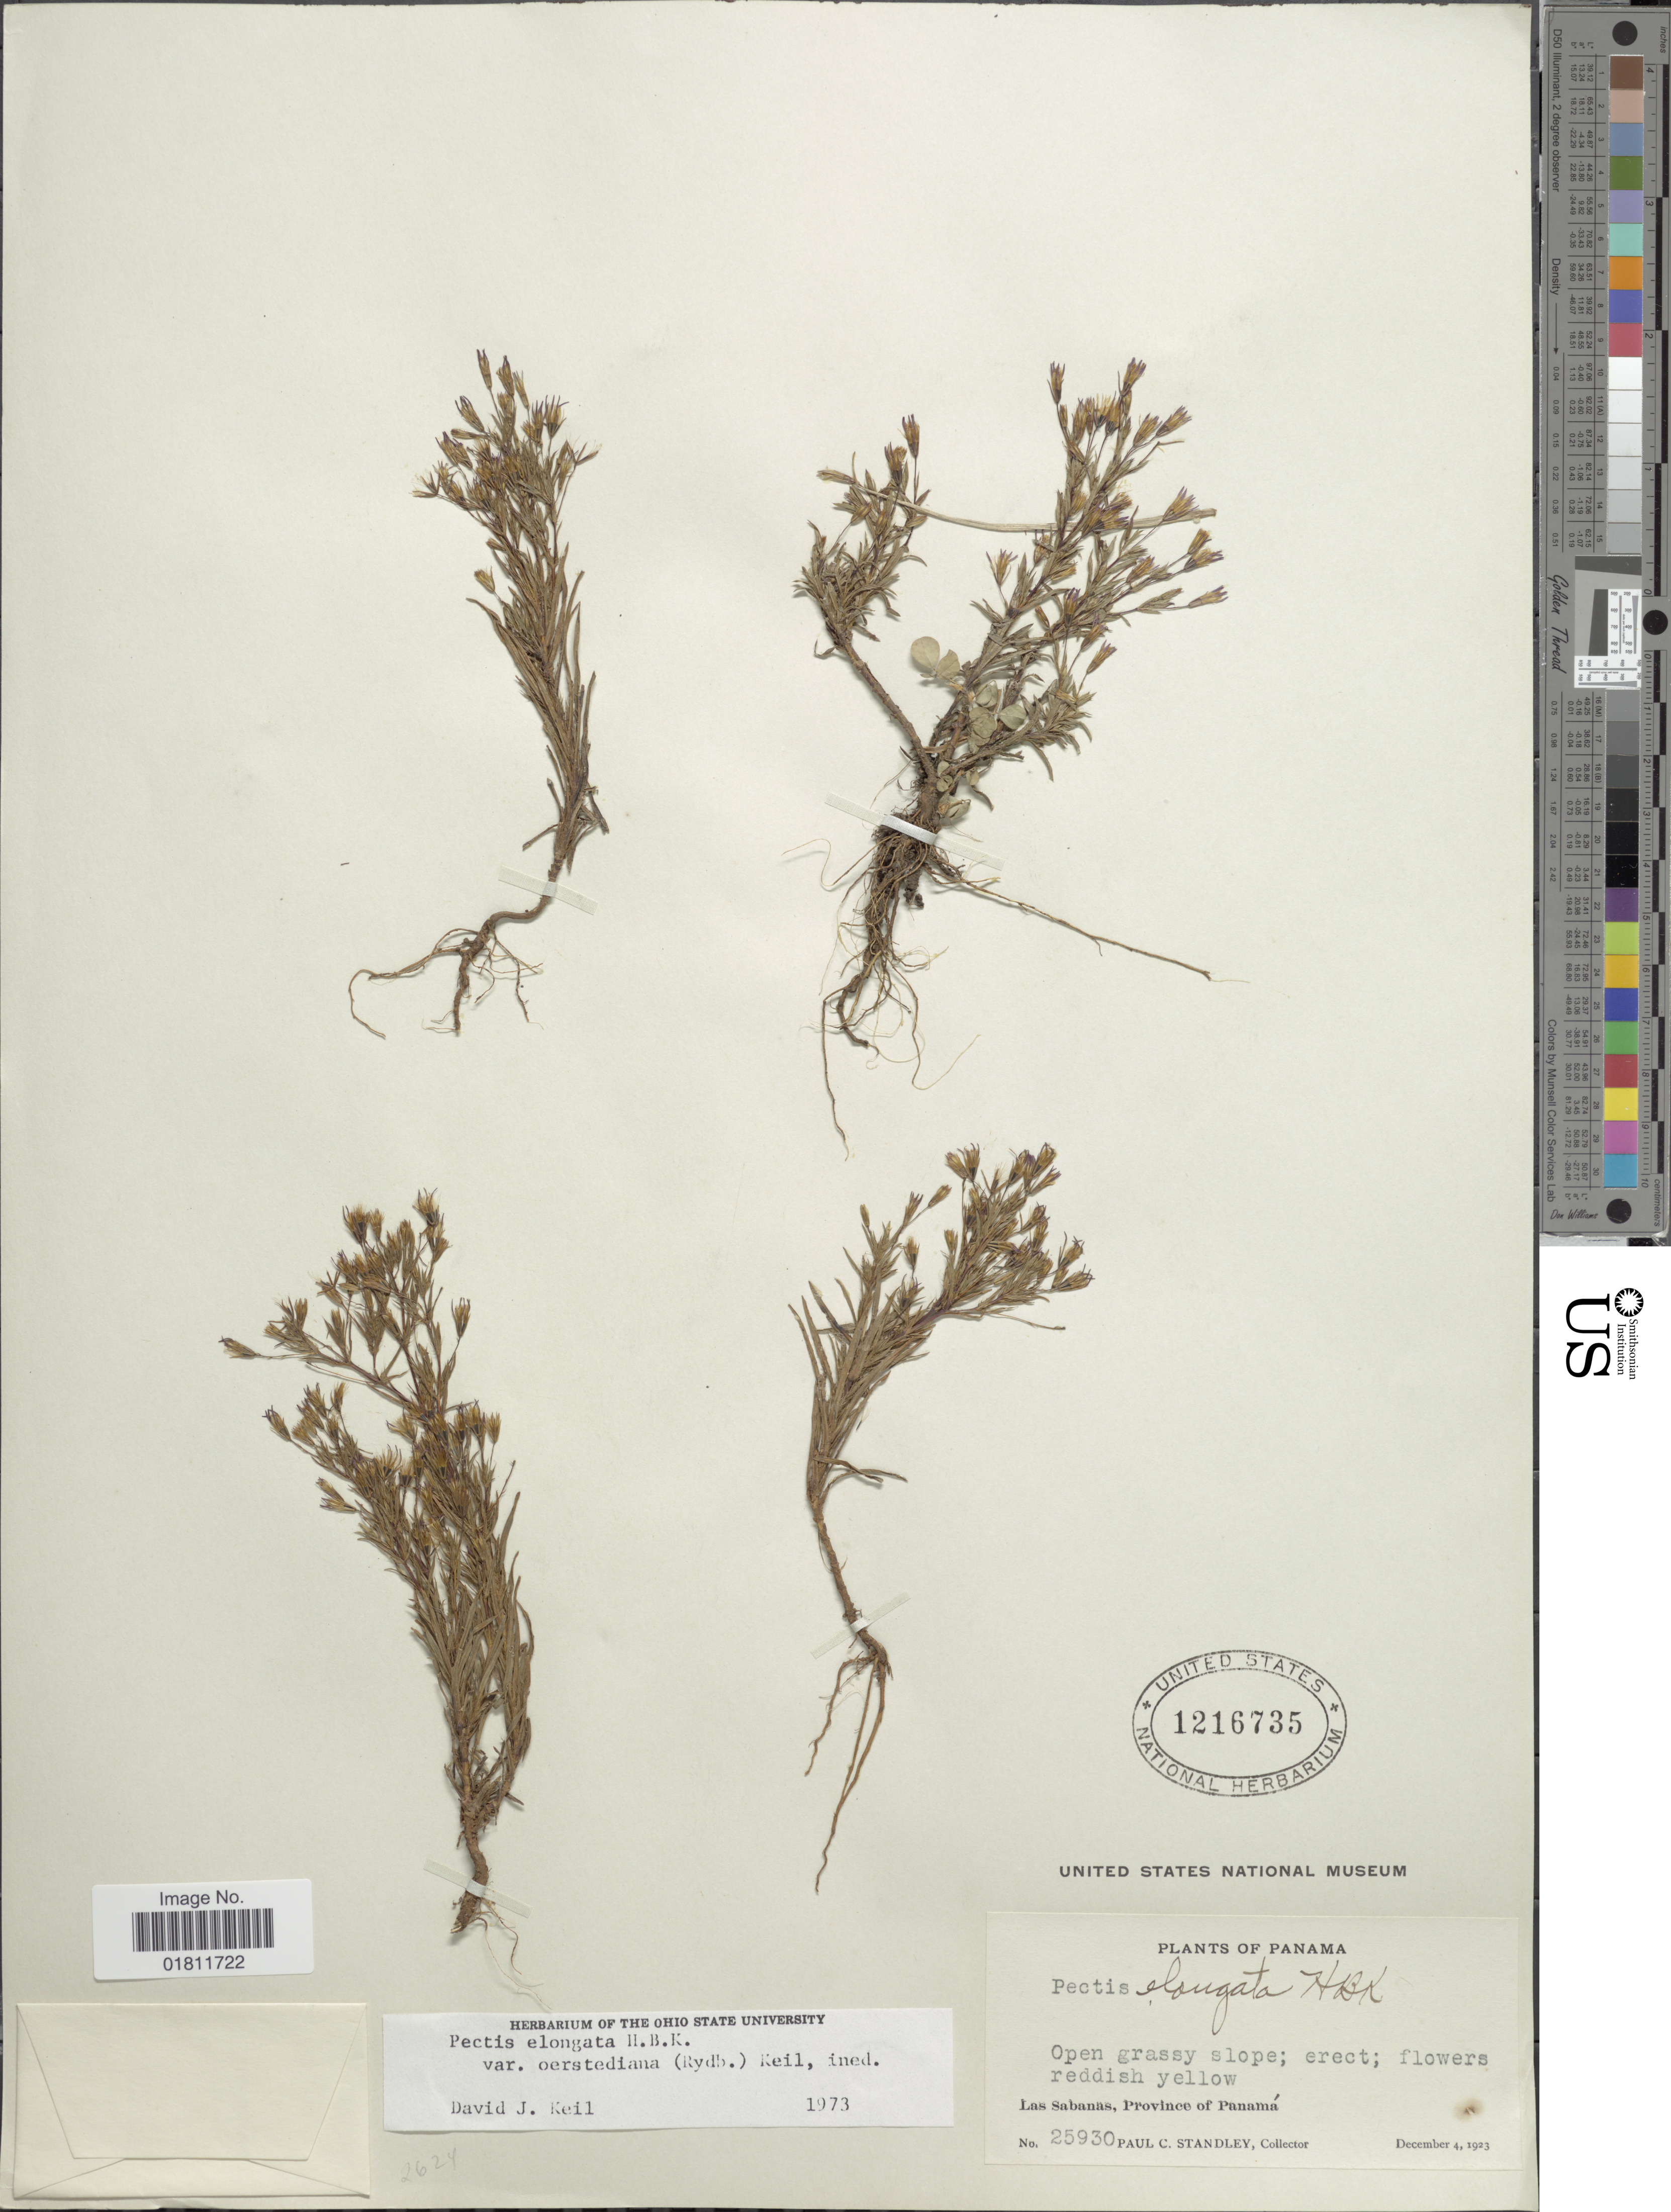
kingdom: Plantae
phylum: Tracheophyta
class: Magnoliopsida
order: Asterales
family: Asteraceae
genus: Pectis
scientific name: Pectis elongata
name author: Kunth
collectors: P. C. Standley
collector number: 25930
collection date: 1923-12-04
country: Panama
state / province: Panamá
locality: Las Sabanas, Province of Panama.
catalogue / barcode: US 1216735